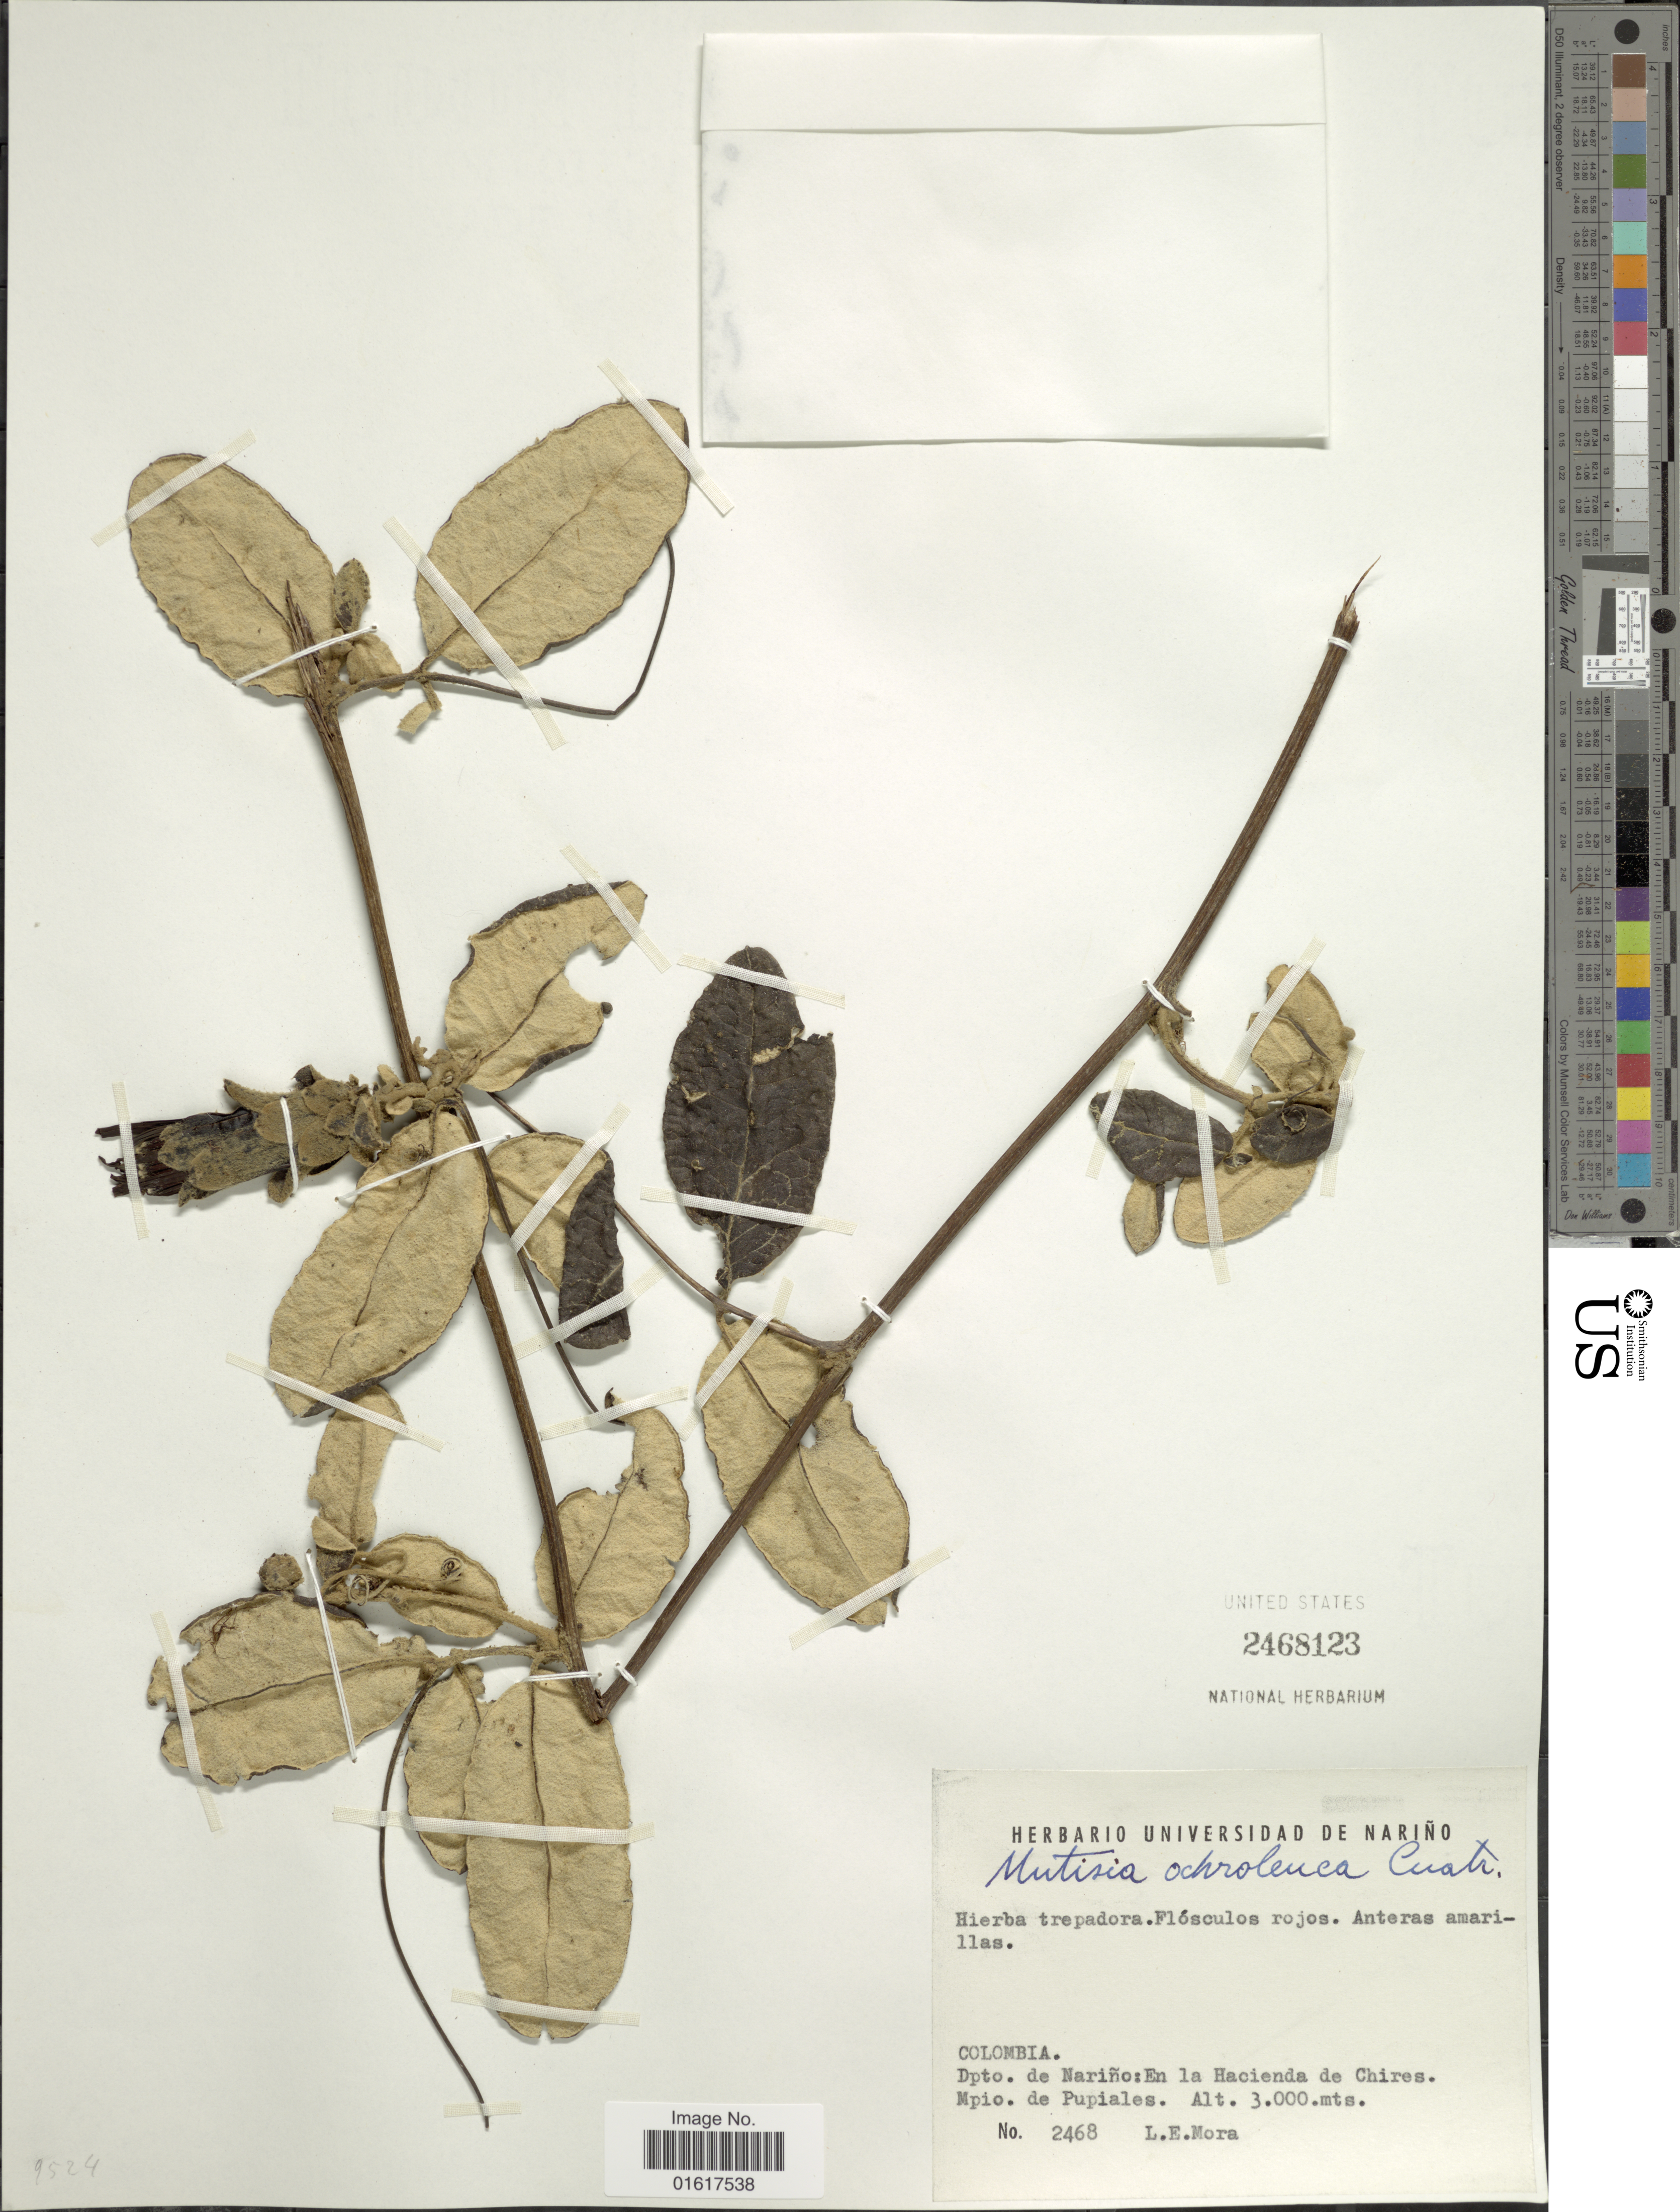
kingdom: Plantae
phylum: Tracheophyta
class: Magnoliopsida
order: Asterales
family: Asteraceae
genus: Mutisia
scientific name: Mutisia ochroleuca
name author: Cuatrec.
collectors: L. Mora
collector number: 2468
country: Colombia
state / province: Nariño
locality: En la Hacienda de Chires. Mpio. de Pupiales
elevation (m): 3000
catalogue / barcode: US 2468123